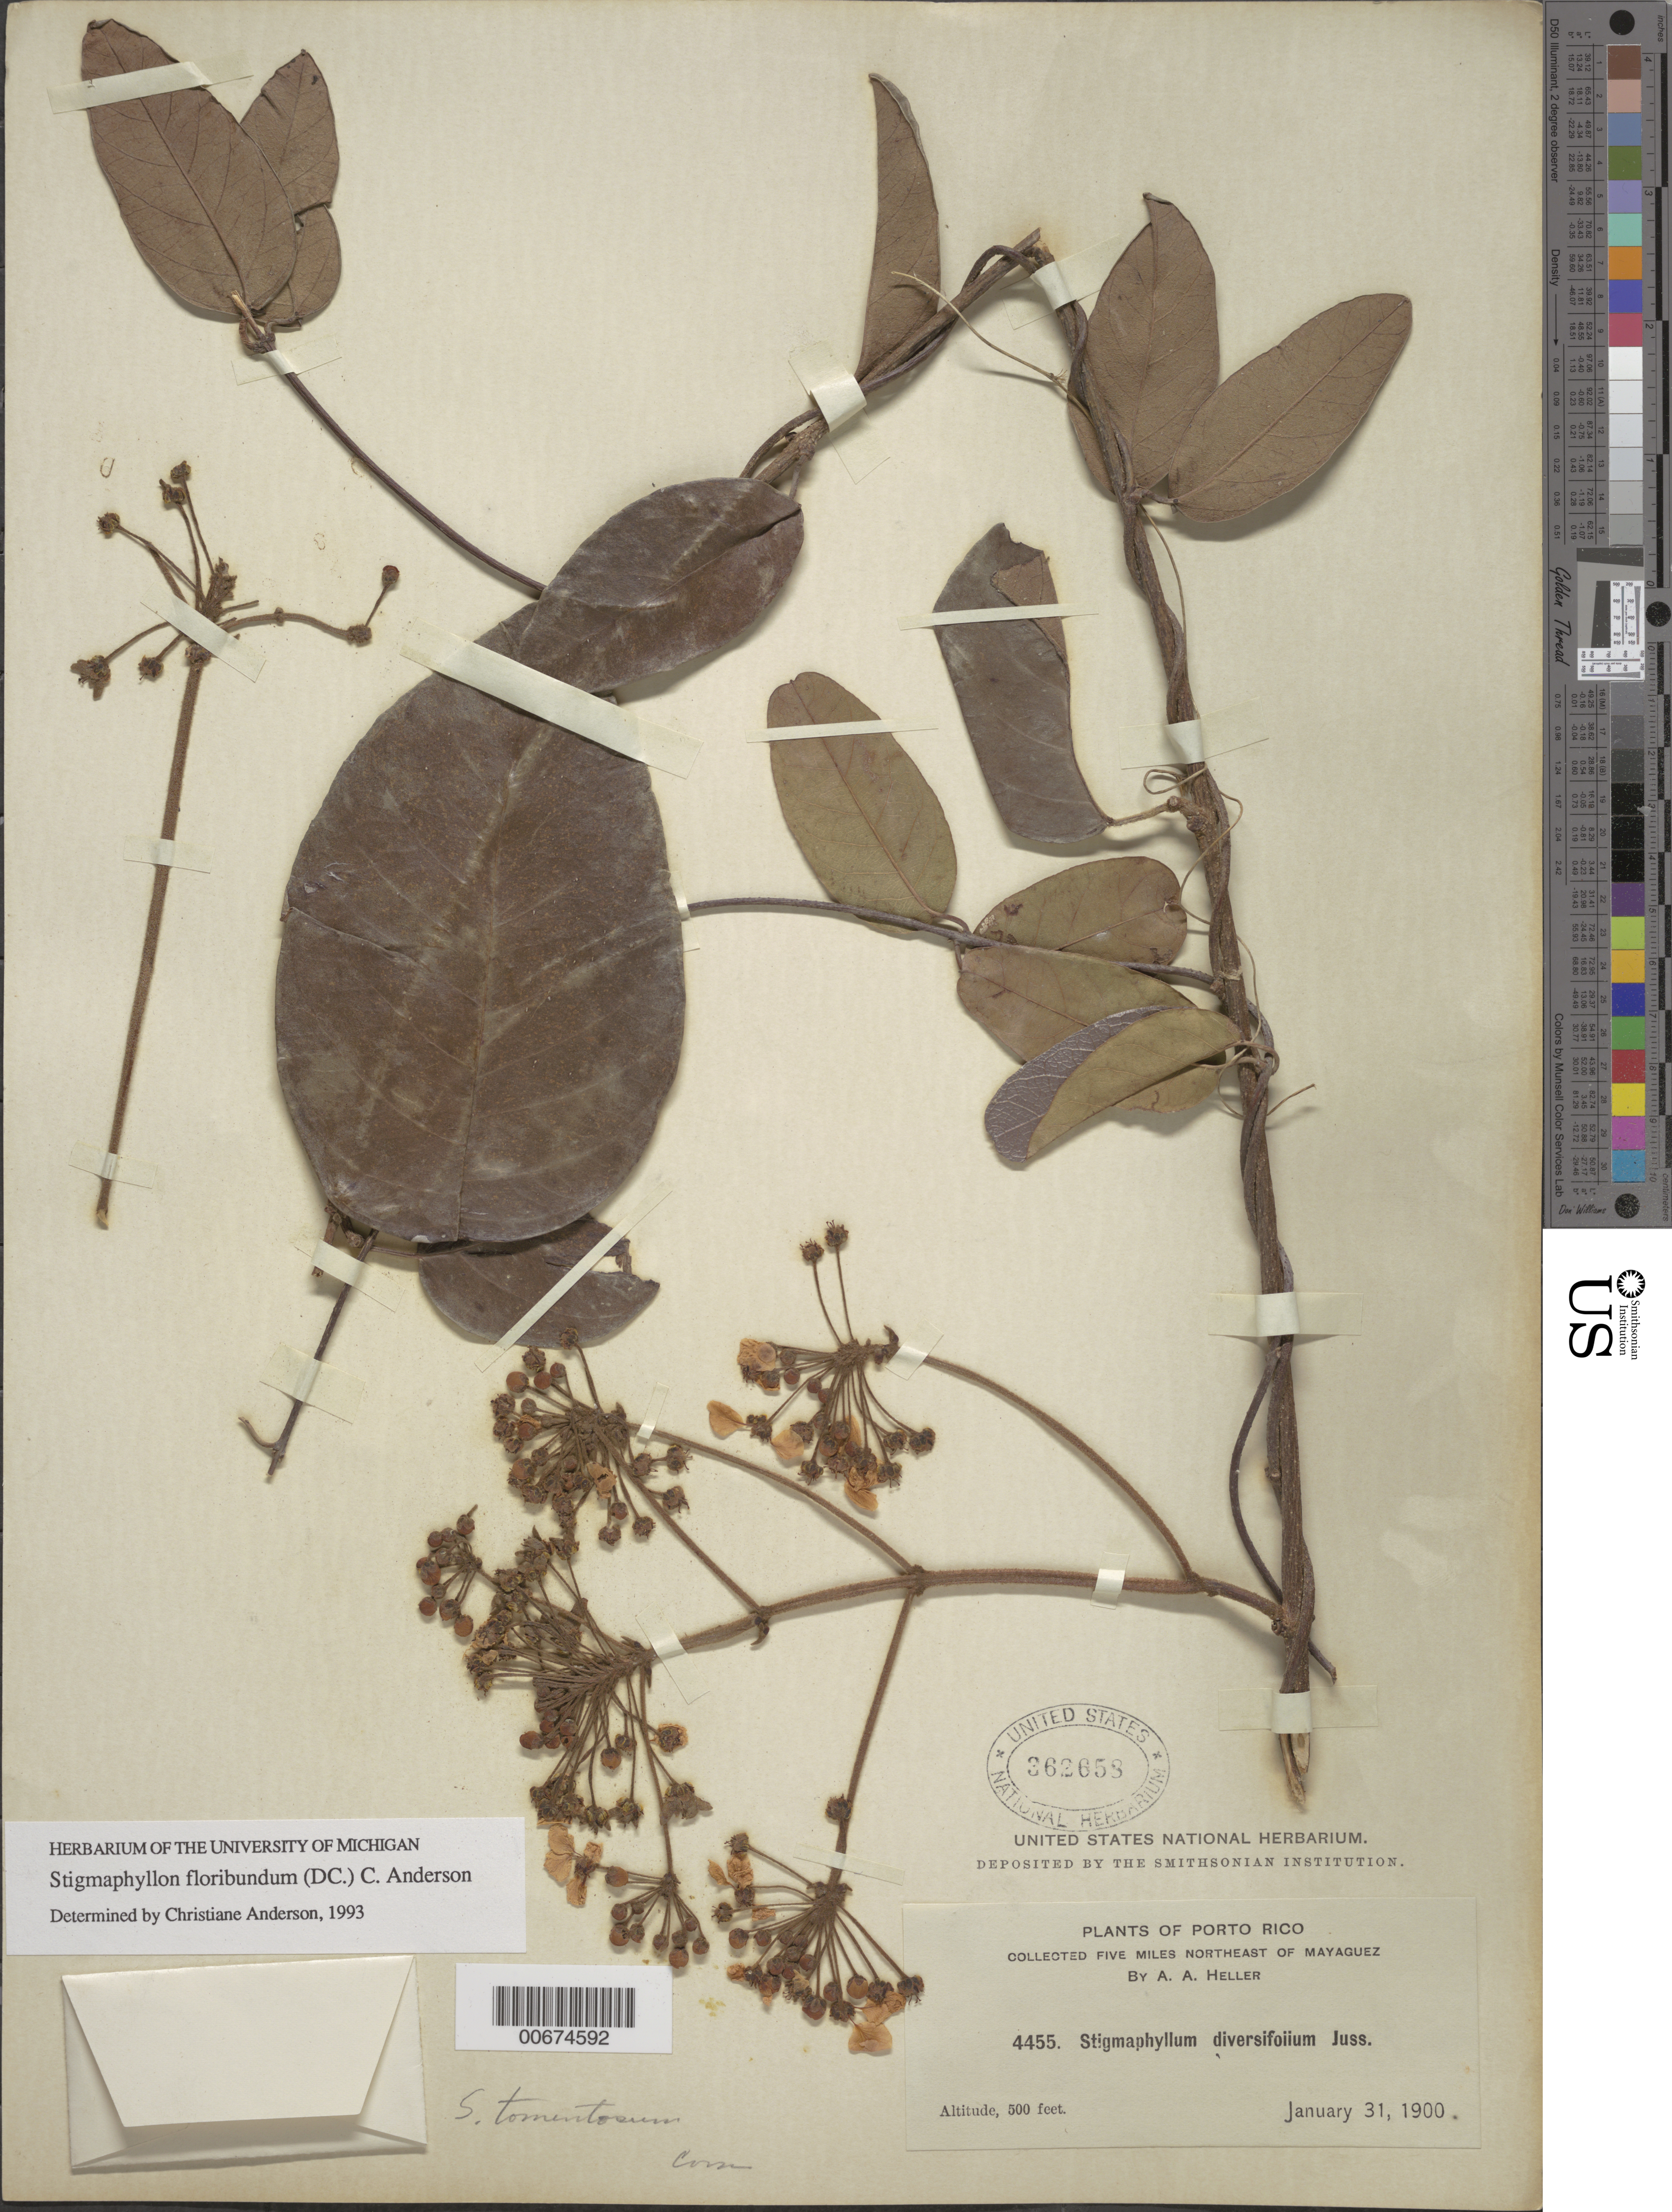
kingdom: Plantae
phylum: Tracheophyta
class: Magnoliopsida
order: Malpighiales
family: Malpighiaceae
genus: Stigmaphyllon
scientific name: Stigmaphyllon floribundum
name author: (DC.) C.E. Anderson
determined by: Anderson, C.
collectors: A. A. Heller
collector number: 4455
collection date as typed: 31 Jan 1900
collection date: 1900-01-31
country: Puerto Rico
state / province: Mayagüez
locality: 5 miles NE of Mayaguez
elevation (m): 152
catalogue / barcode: US 362658